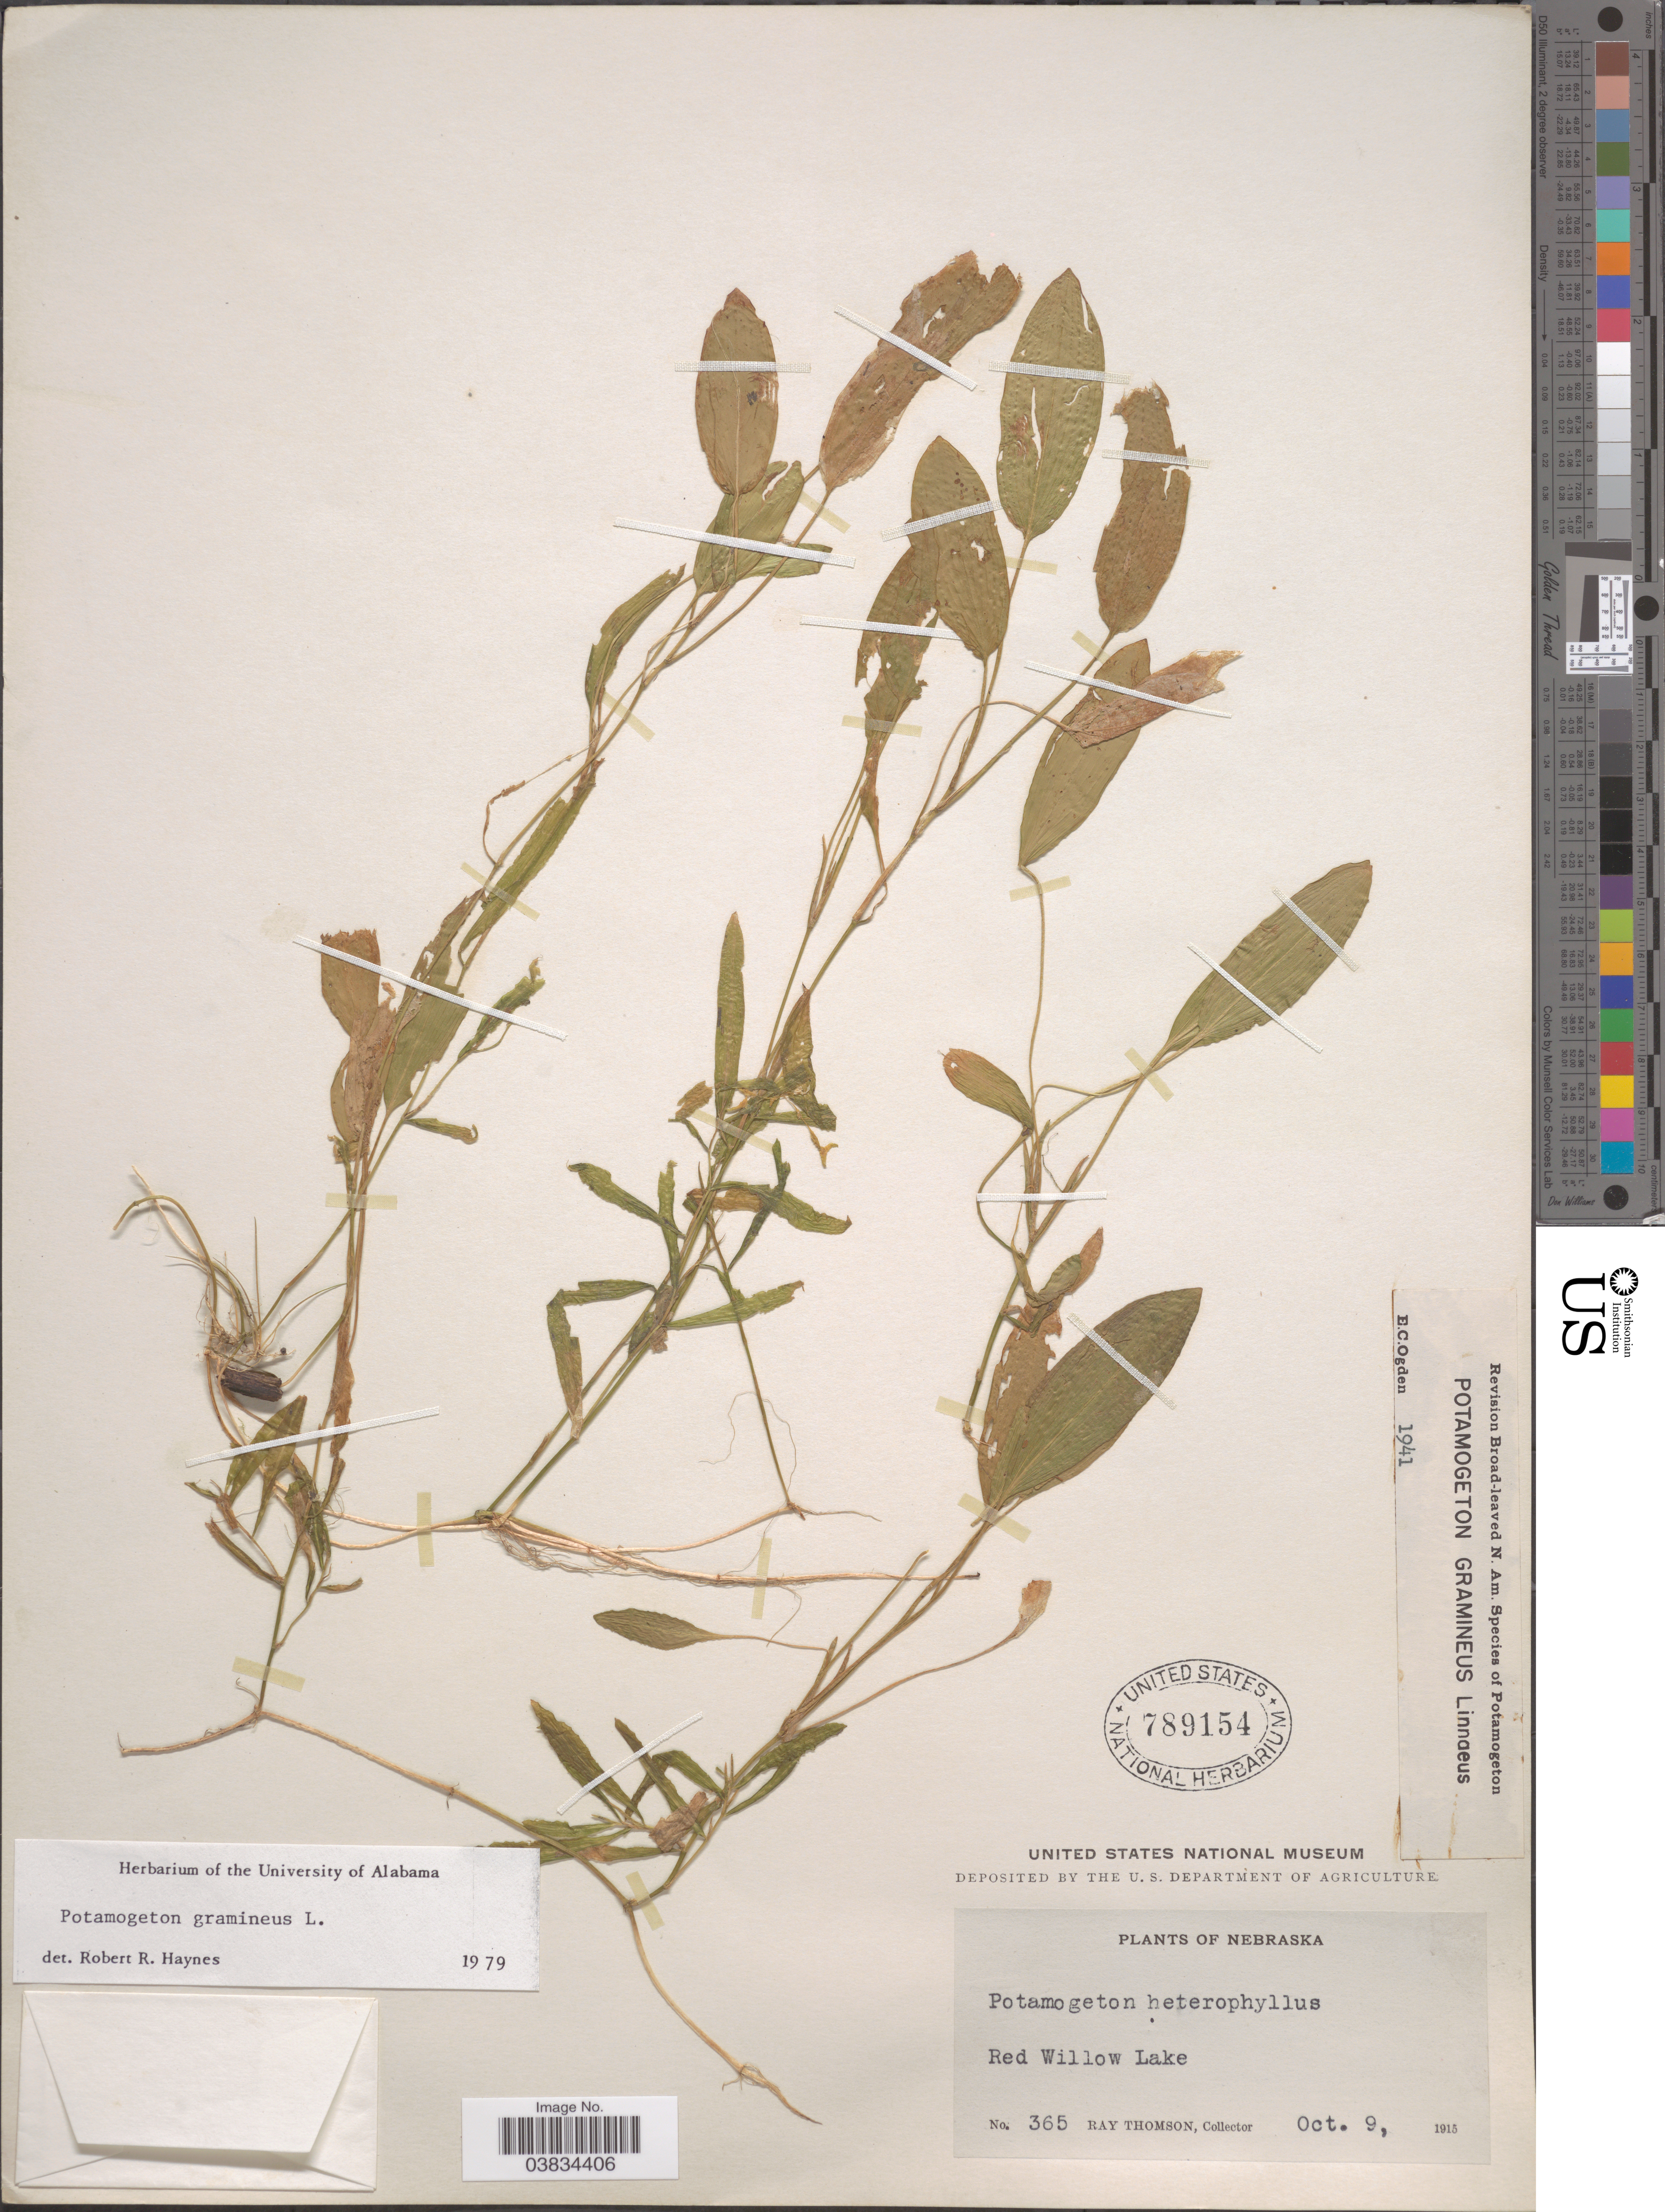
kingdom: Plantae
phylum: Tracheophyta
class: Liliopsida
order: Alismatales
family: Potamogetonaceae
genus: Potamogeton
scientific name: Potamogeton gramineus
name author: L.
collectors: R. Thomson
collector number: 365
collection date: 1915-10-09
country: United States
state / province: Nebraska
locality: Red Willow Lake.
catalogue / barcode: US 789154